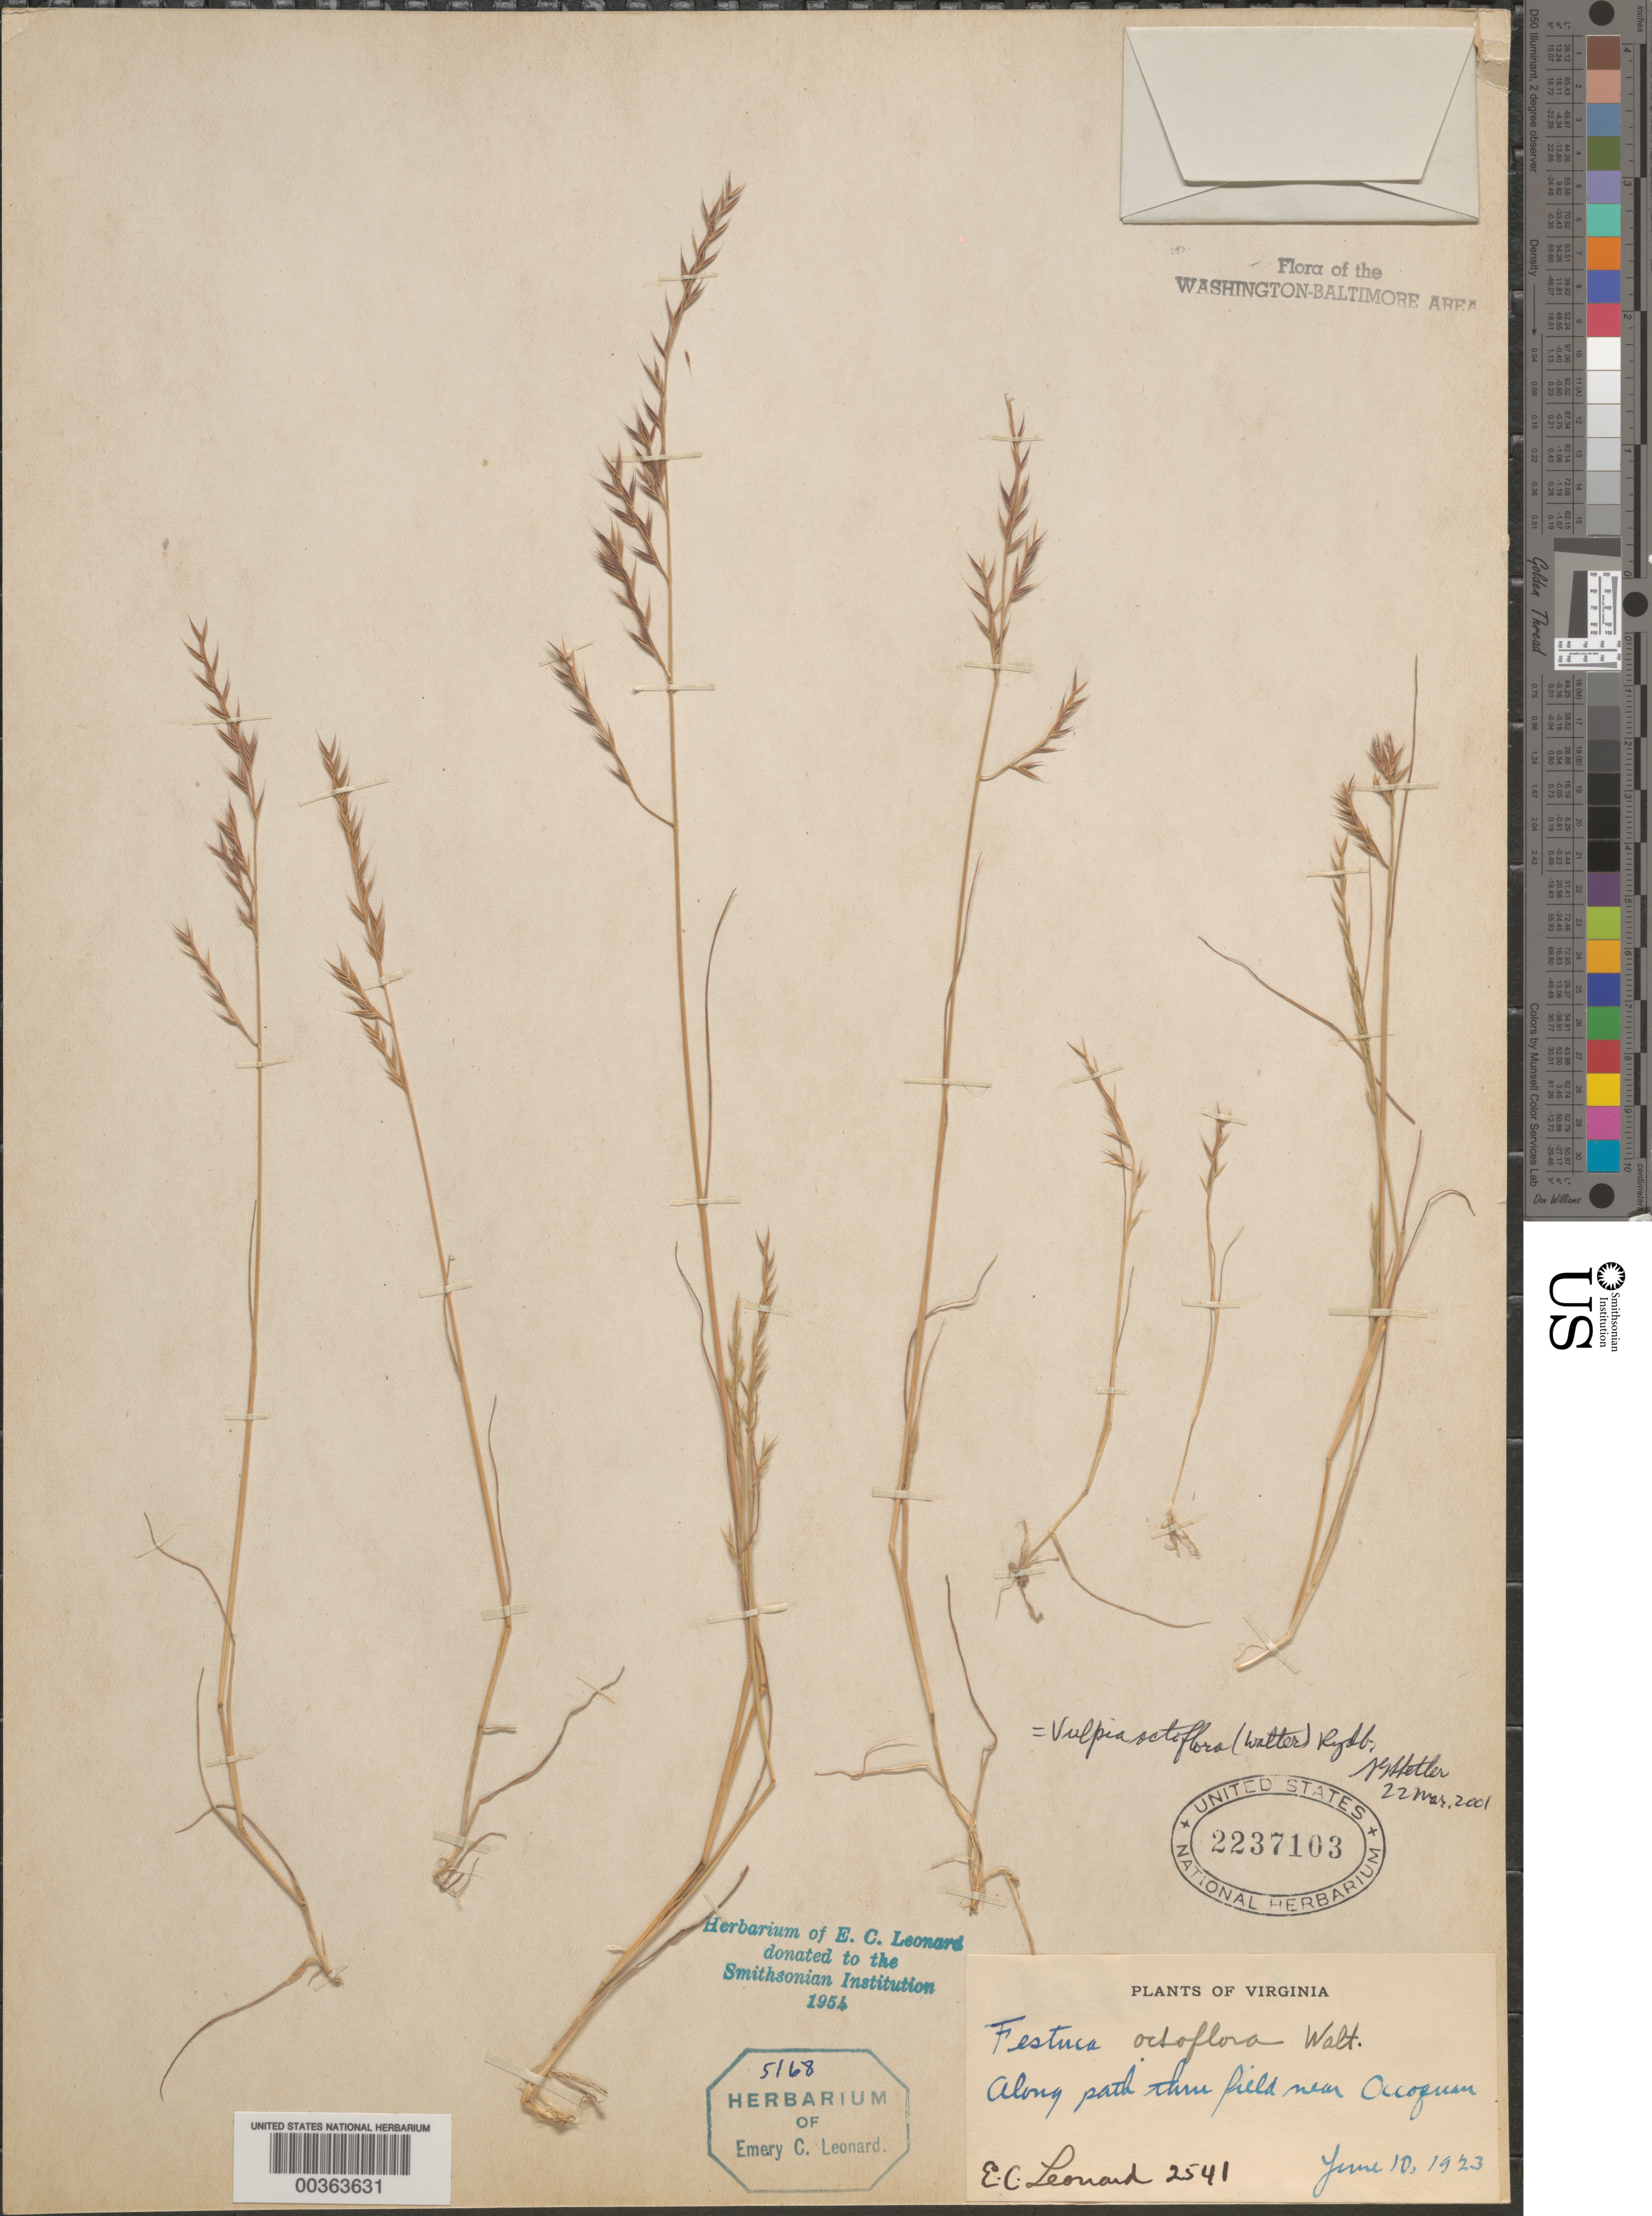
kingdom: Plantae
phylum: Tracheophyta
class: Liliopsida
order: Poales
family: Poaceae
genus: Vulpia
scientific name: Vulpia octoflora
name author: (Walter) Rydb.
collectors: E. C. Leonard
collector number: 2541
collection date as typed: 10 Jun 1923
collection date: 1923-06-10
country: United States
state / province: Virginia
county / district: Prince William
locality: Occoquan vicinity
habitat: Along path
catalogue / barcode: US 2237103